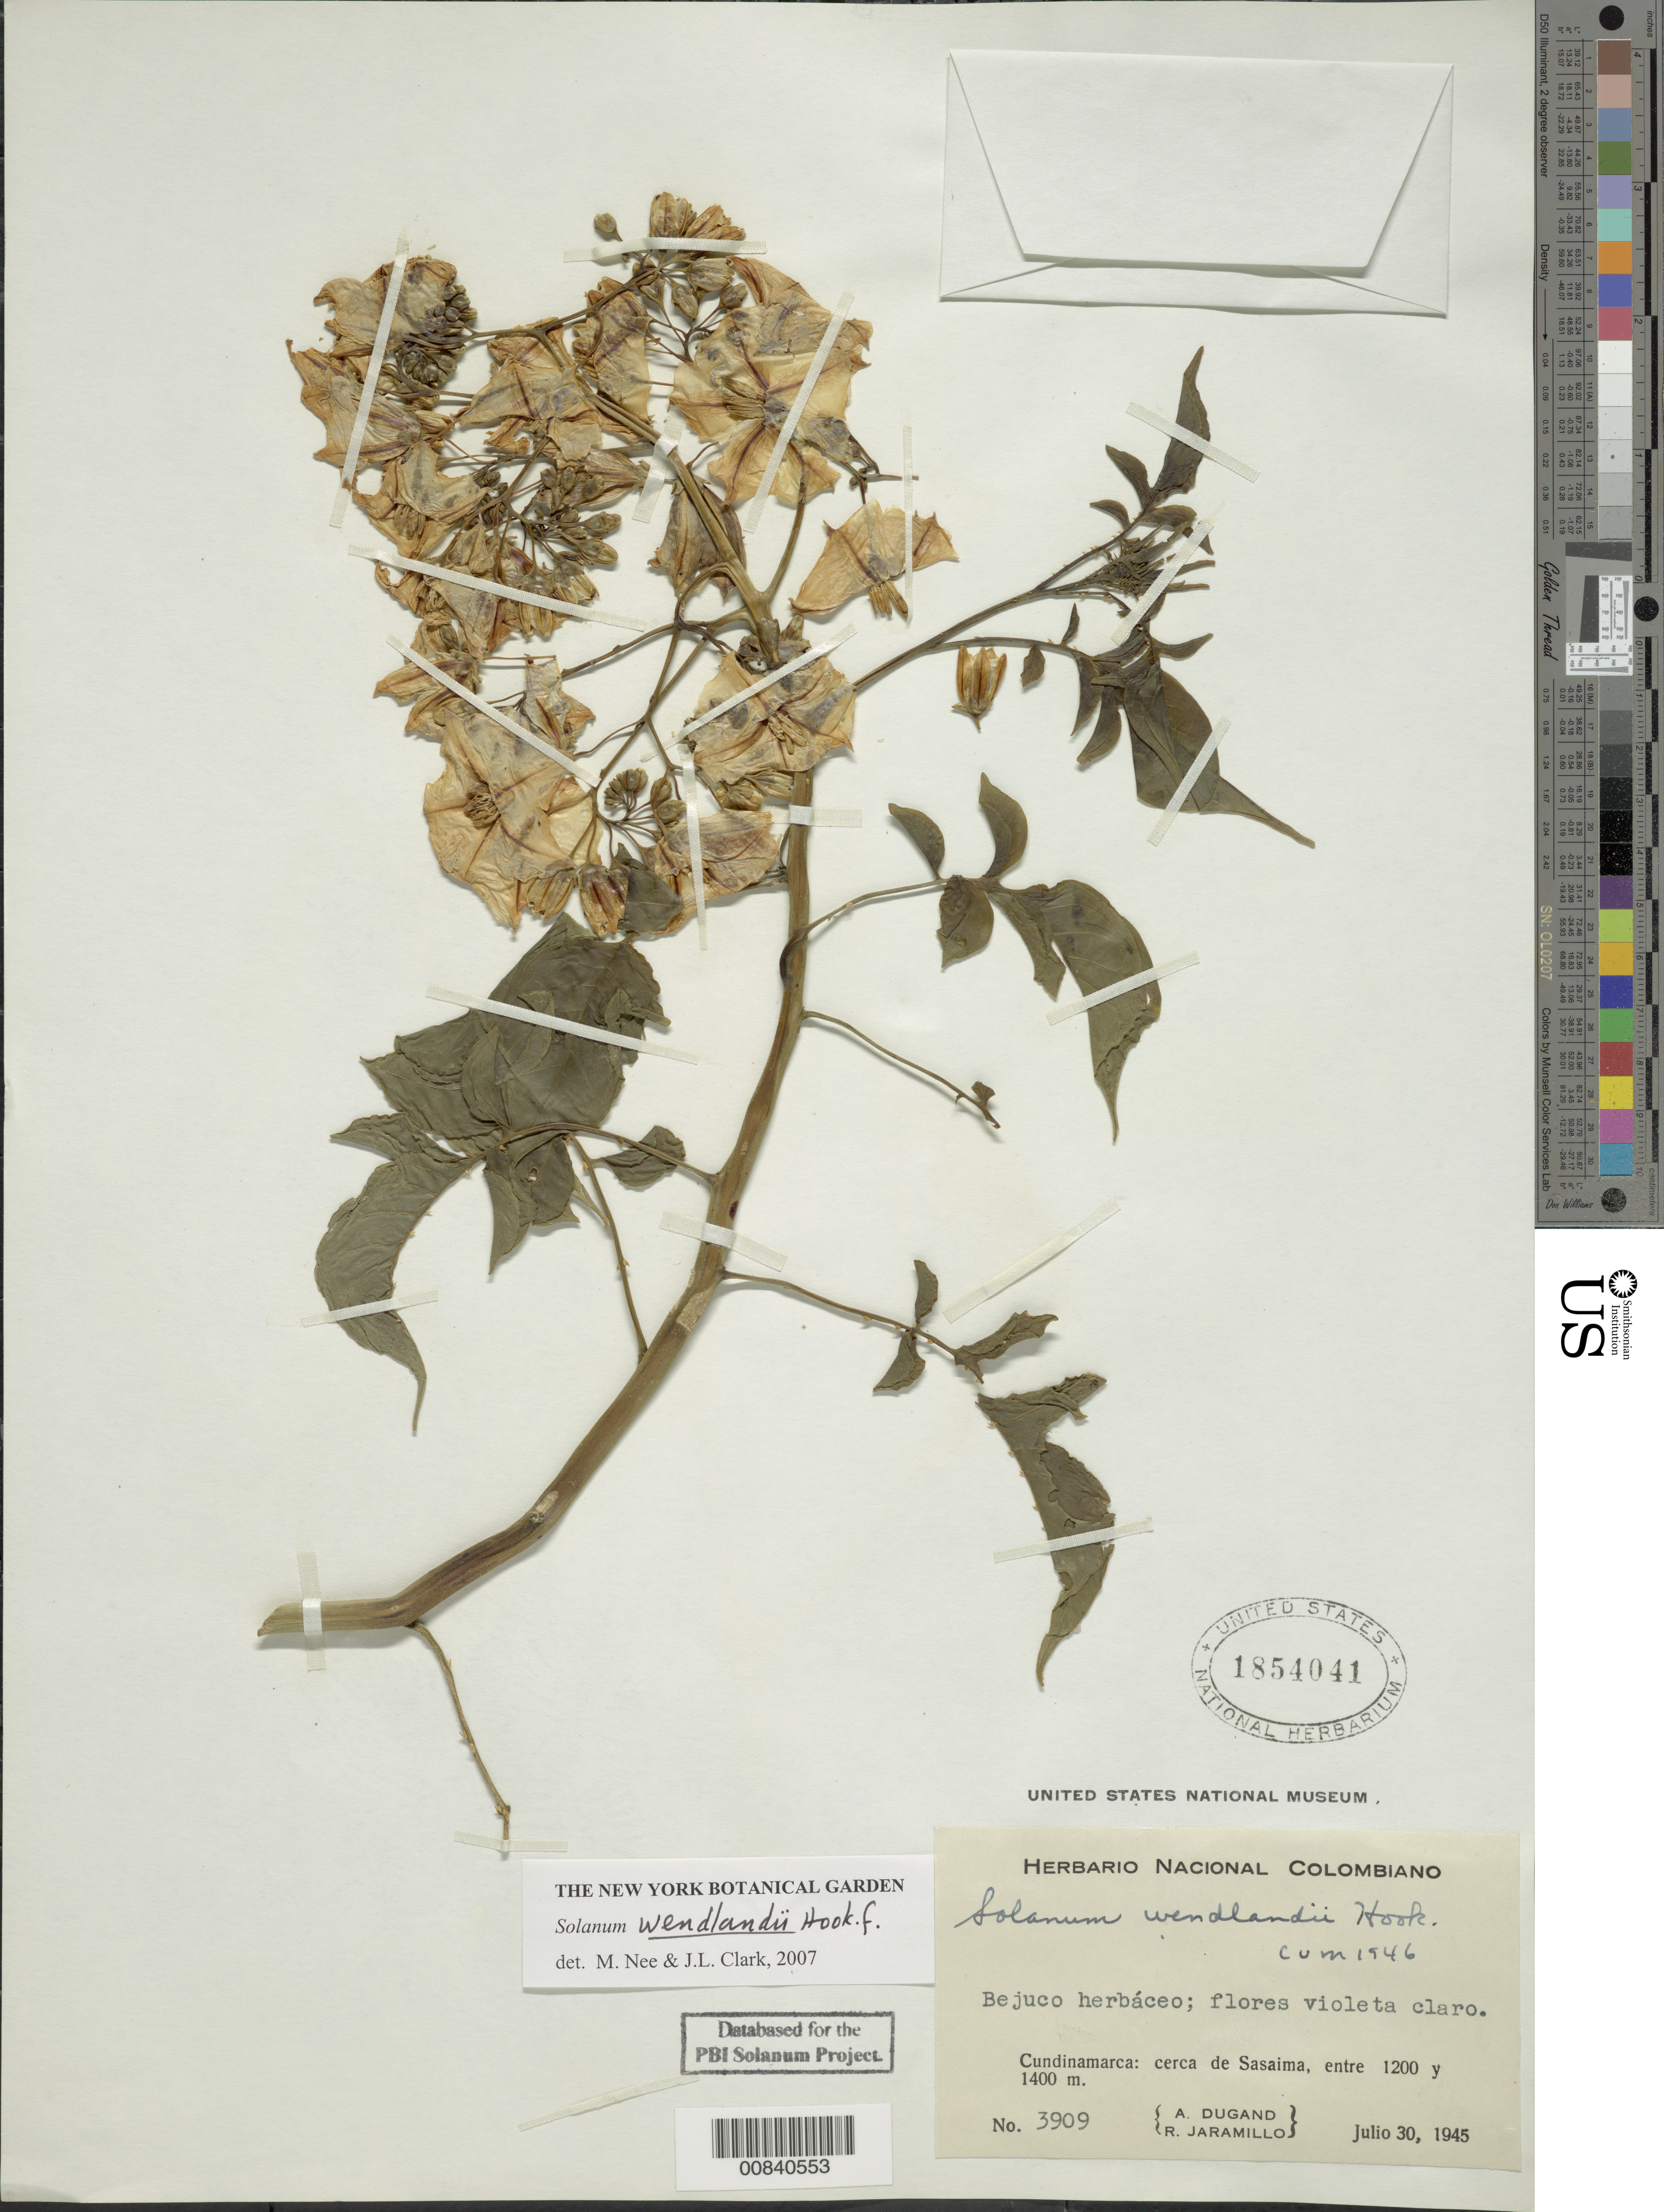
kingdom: Plantae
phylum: Tracheophyta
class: Magnoliopsida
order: Solanales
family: Solanaceae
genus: Solanum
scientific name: Solanum wendlandii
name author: Hook. f.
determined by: Clark, J. L., (SEL), The Marie Selby Botanical Garden (UNITED STATES)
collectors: A. Dugand & R. Jaramillo M.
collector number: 3909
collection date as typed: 30 Jul 1945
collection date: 1945-07-30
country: Colombia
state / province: Cundinamarca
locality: Cerca de Sasaima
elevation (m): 1200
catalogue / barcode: US 1854041